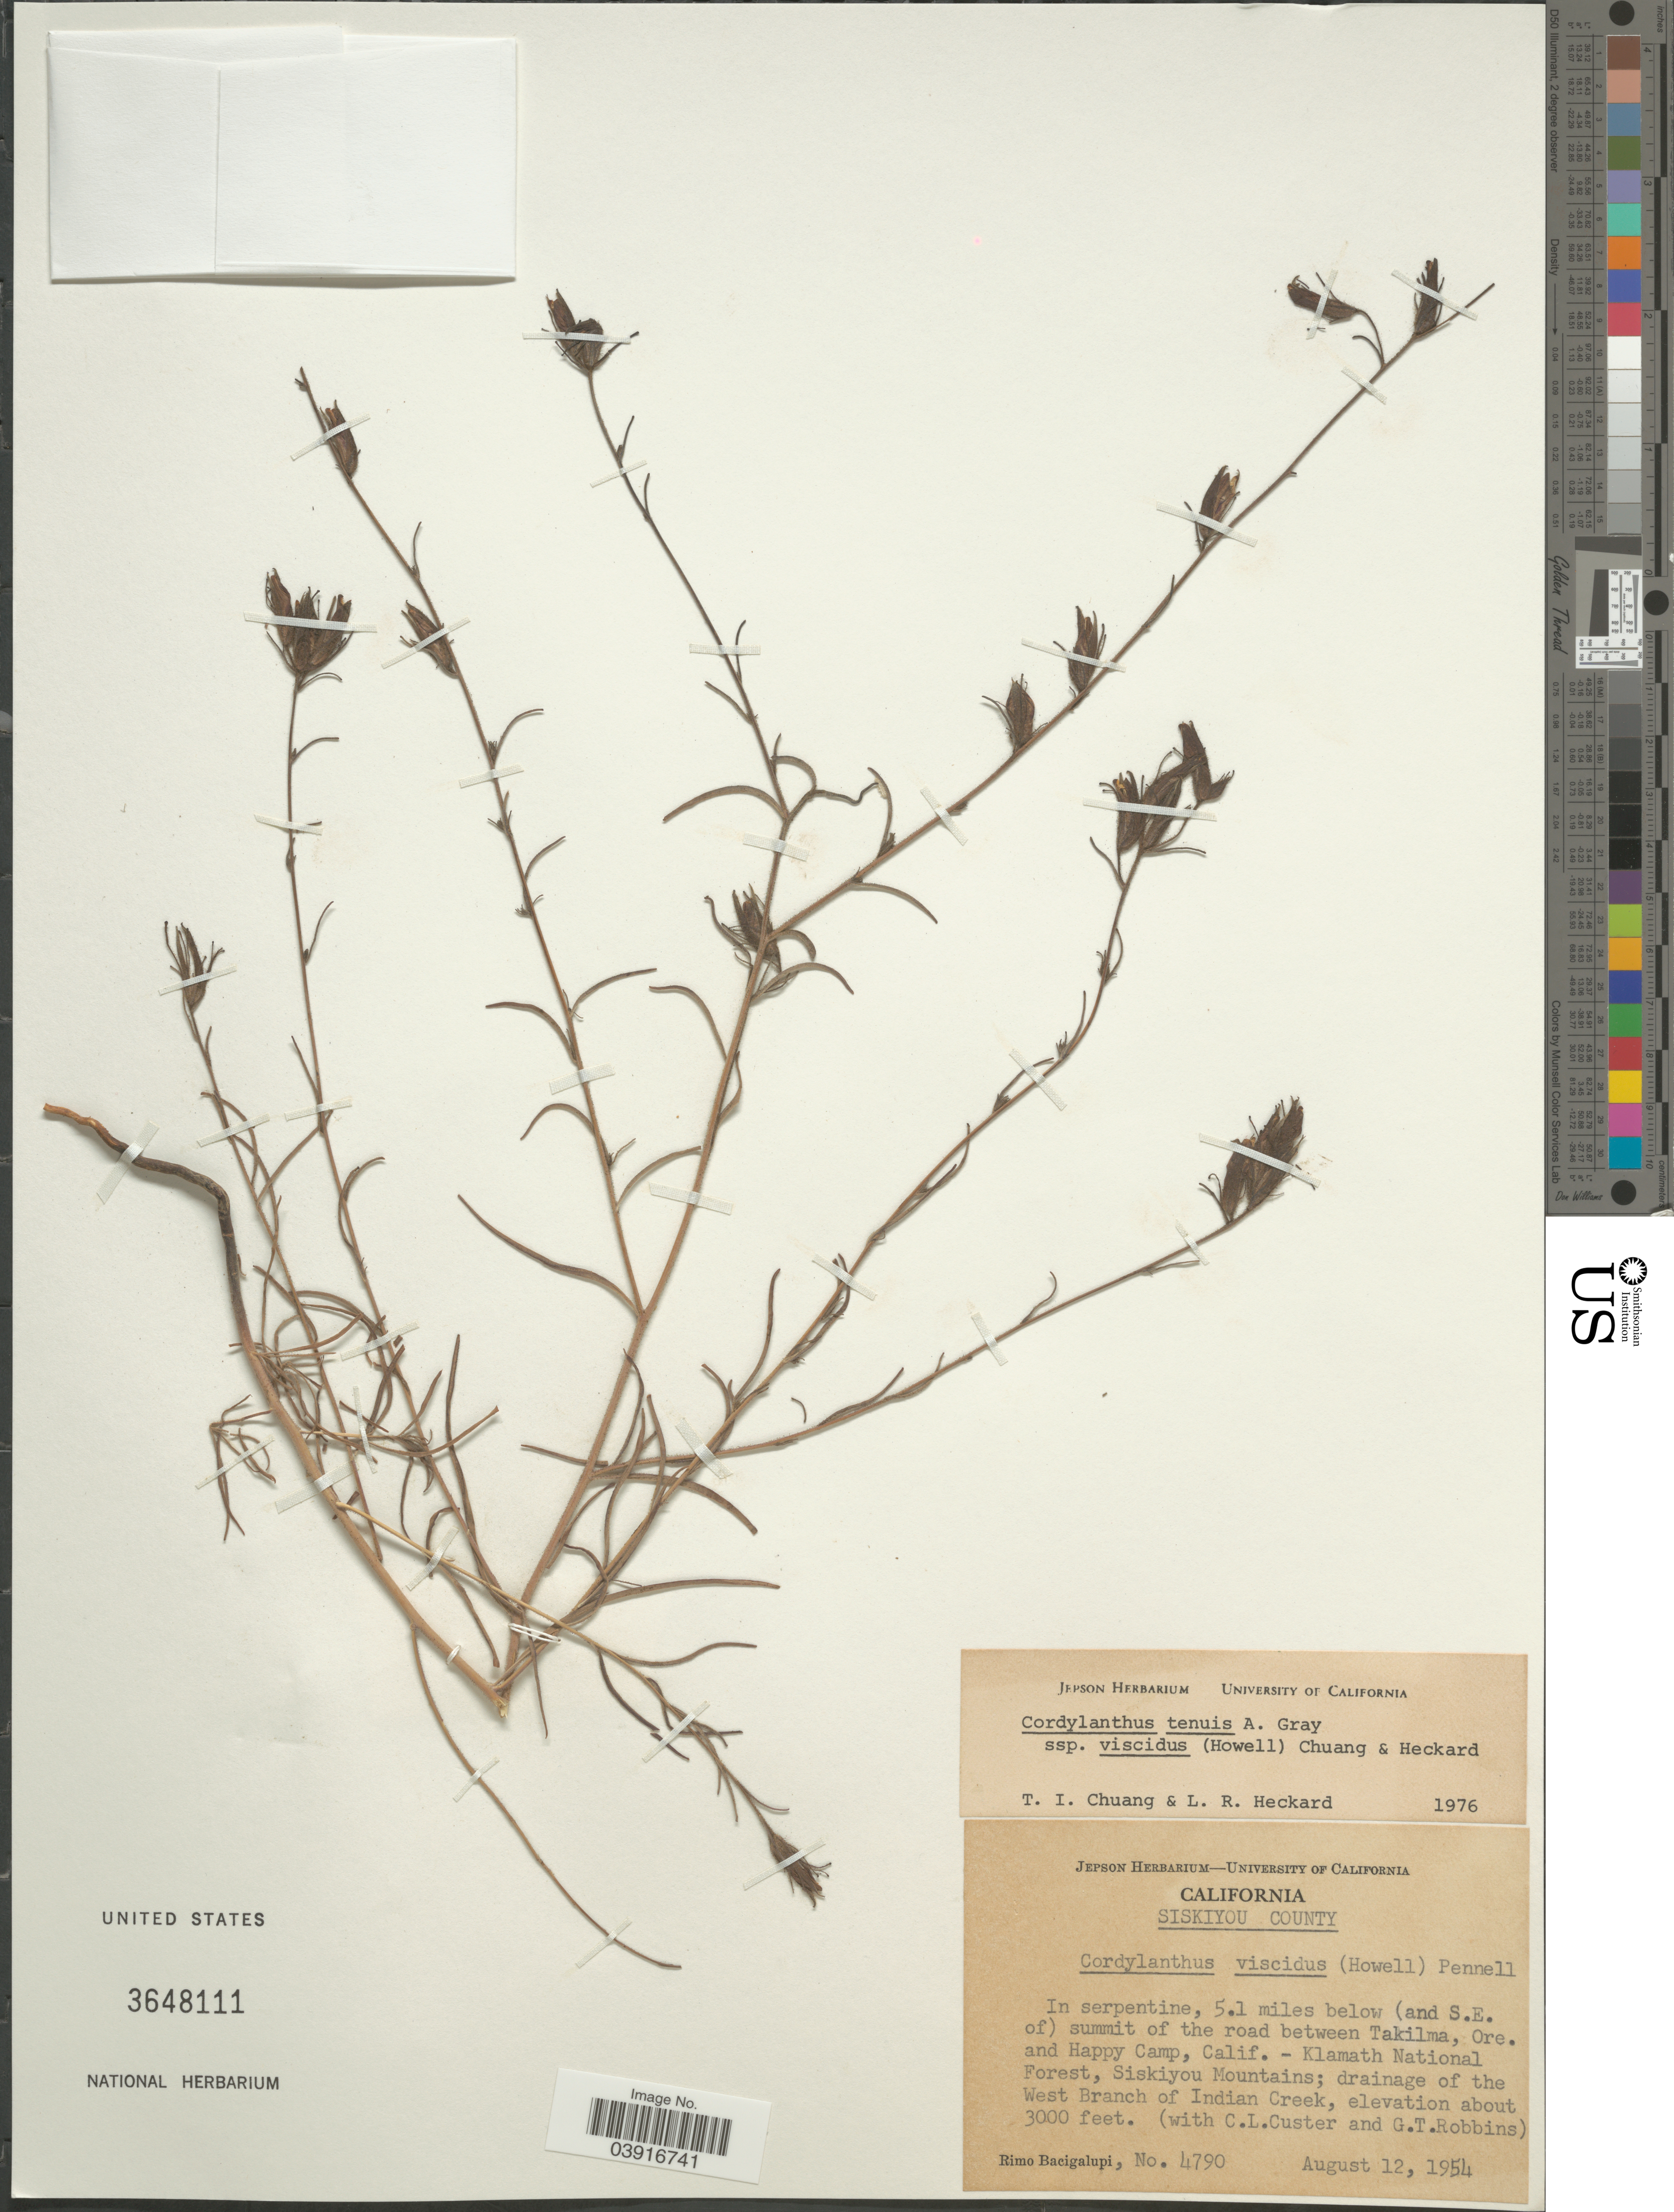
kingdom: Plantae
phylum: Tracheophyta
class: Magnoliopsida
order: Lamiales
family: Orobanchaceae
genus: Cordylanthus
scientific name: Cordylanthus tenuis subsp. viscidus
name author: (Howell) T.I. Chuang & Heckard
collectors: R. Bacigalupi, C. Custer & G. T. Robbins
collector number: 4790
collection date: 1954-08-12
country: United States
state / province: California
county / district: Siskiyou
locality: Siskiyou County. In serpentine, 5.1 miles below (and S.E. of) summit of the road between Takilma, Ore. and Happy Camp, Calif. - Klamath National Forest, Siskiyou Mountains; drainage of the West Branch of Indian Creek.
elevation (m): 914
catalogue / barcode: US 3648111